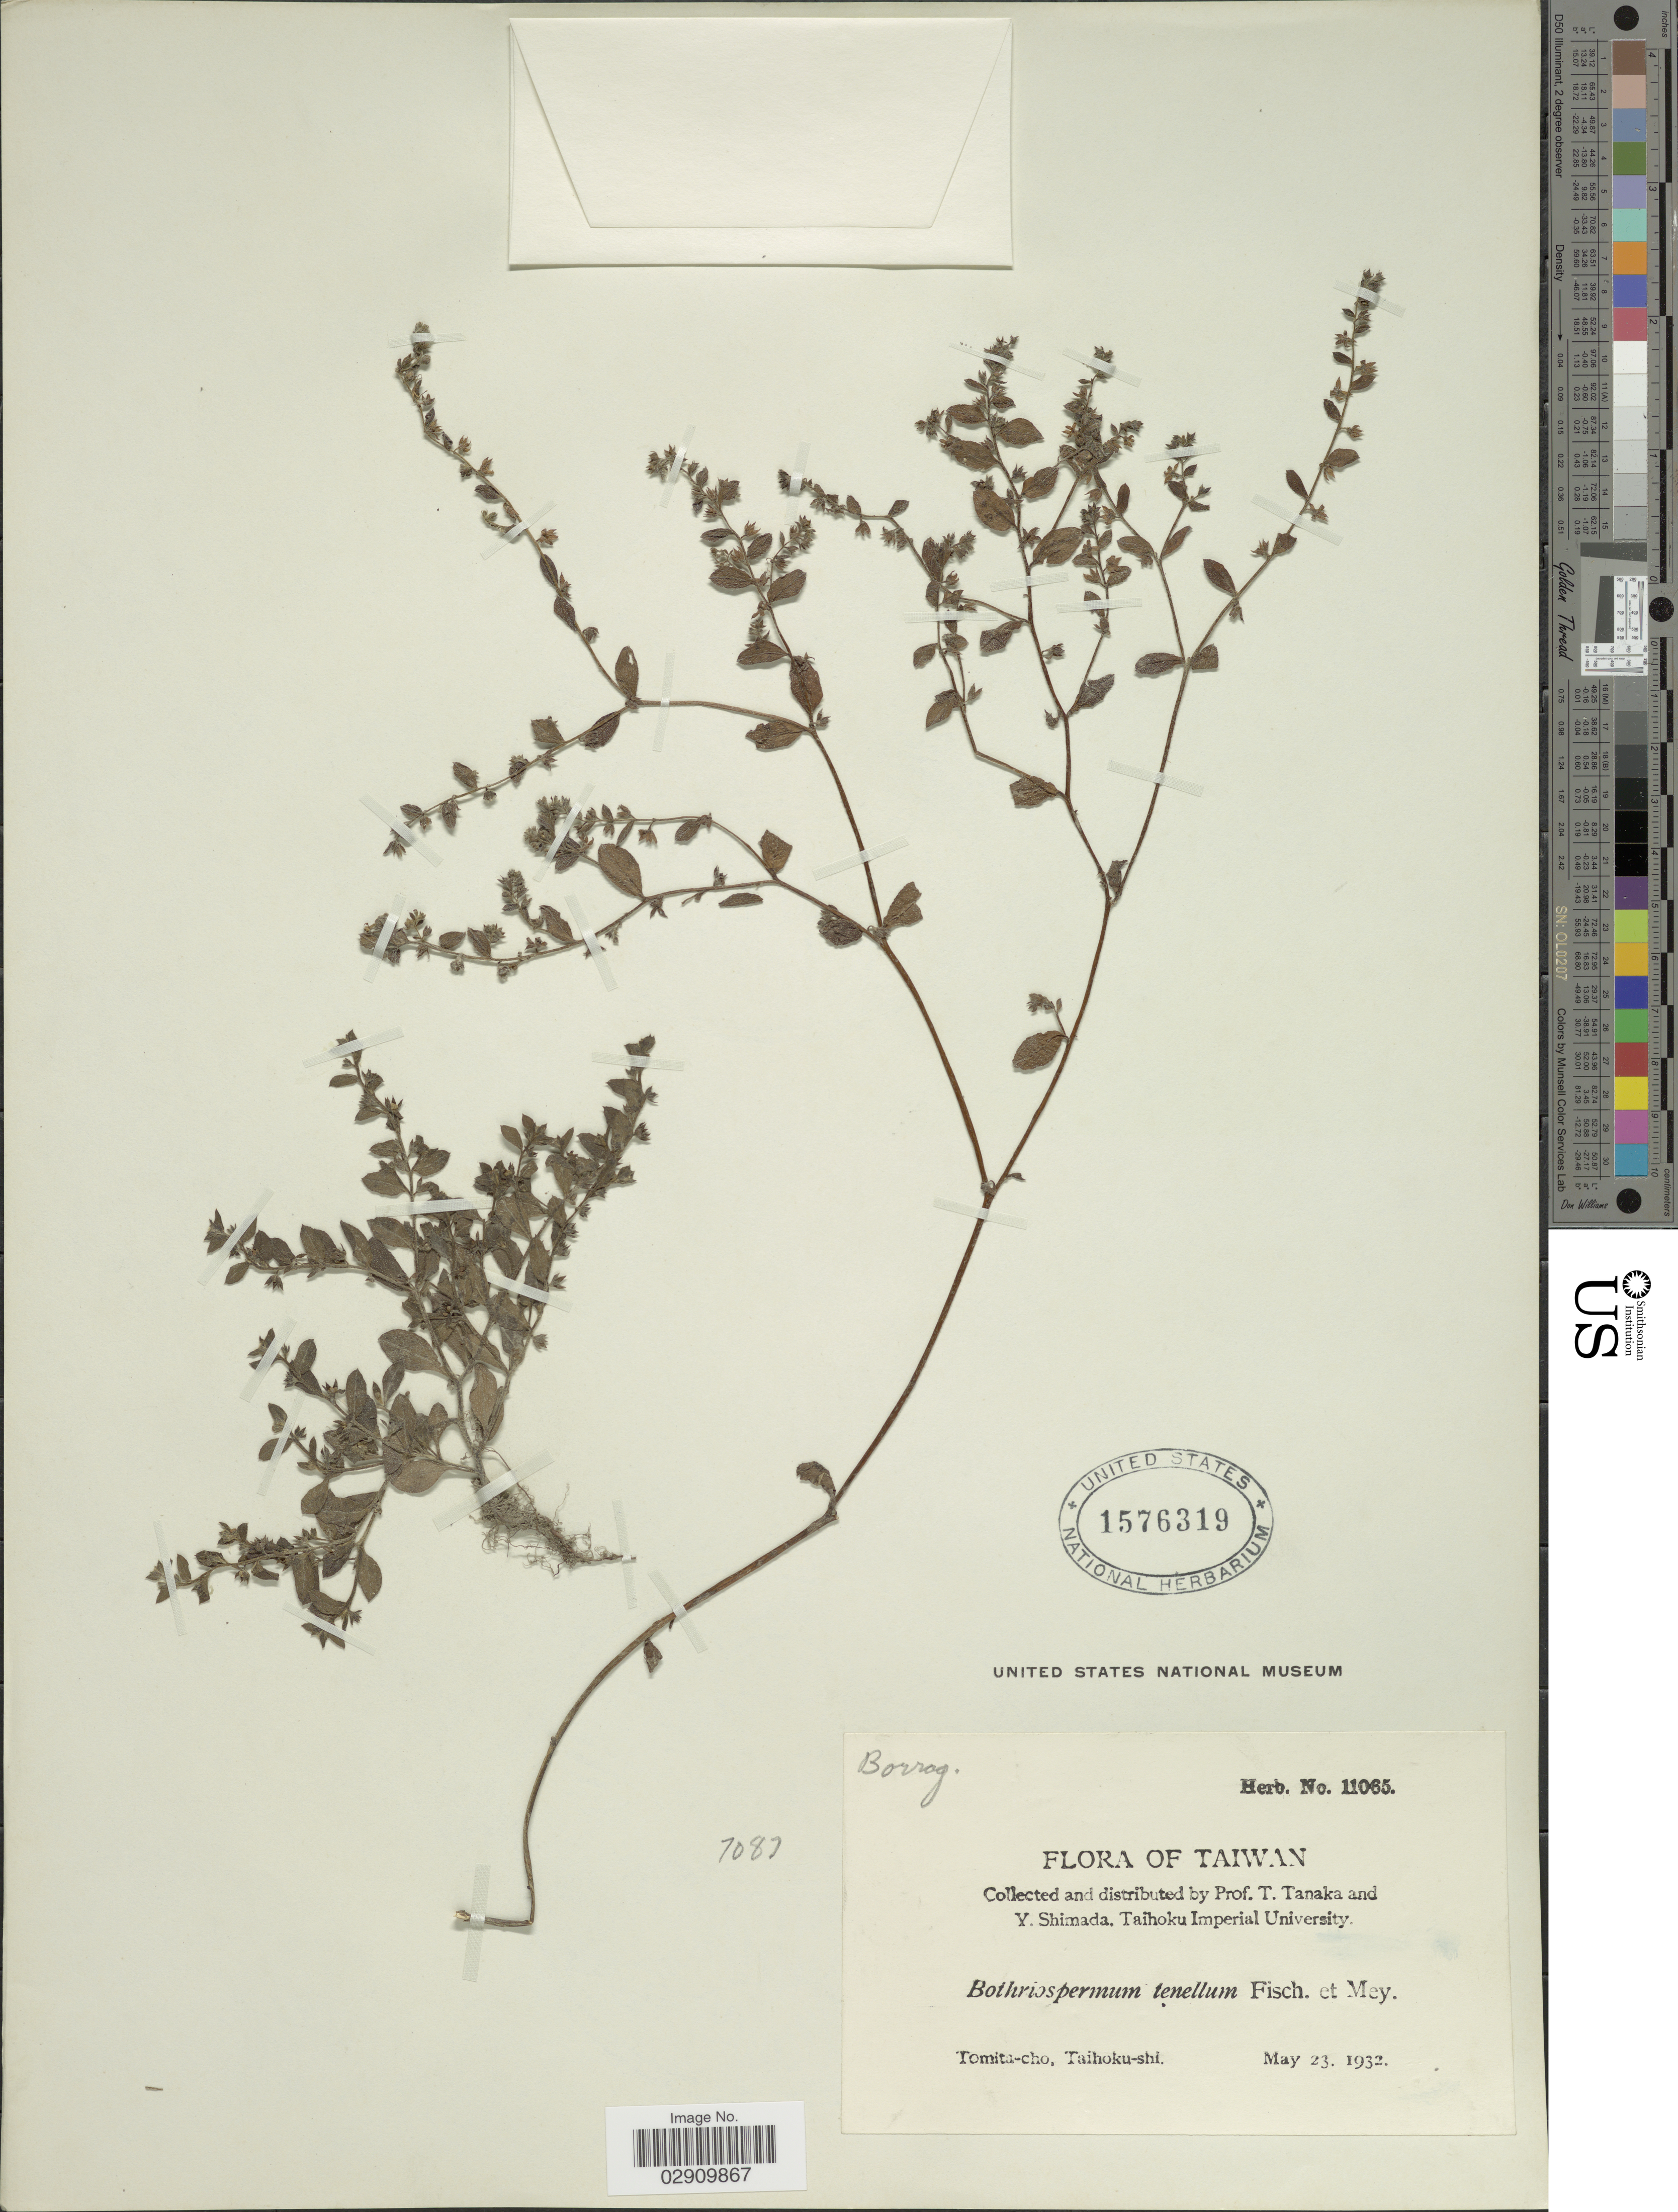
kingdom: Plantae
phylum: Tracheophyta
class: Magnoliopsida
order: Boraginales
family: Boraginaceae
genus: Bothriospermum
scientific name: Bothriospermum tenellum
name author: (Hornem.) Fisch. & C.A. Mey.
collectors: T. Tanaka & Y. Shimada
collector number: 11065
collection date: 1932-05-23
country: Taiwan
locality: Tomita-cho, Taihoku-shi.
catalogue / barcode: US 1576319